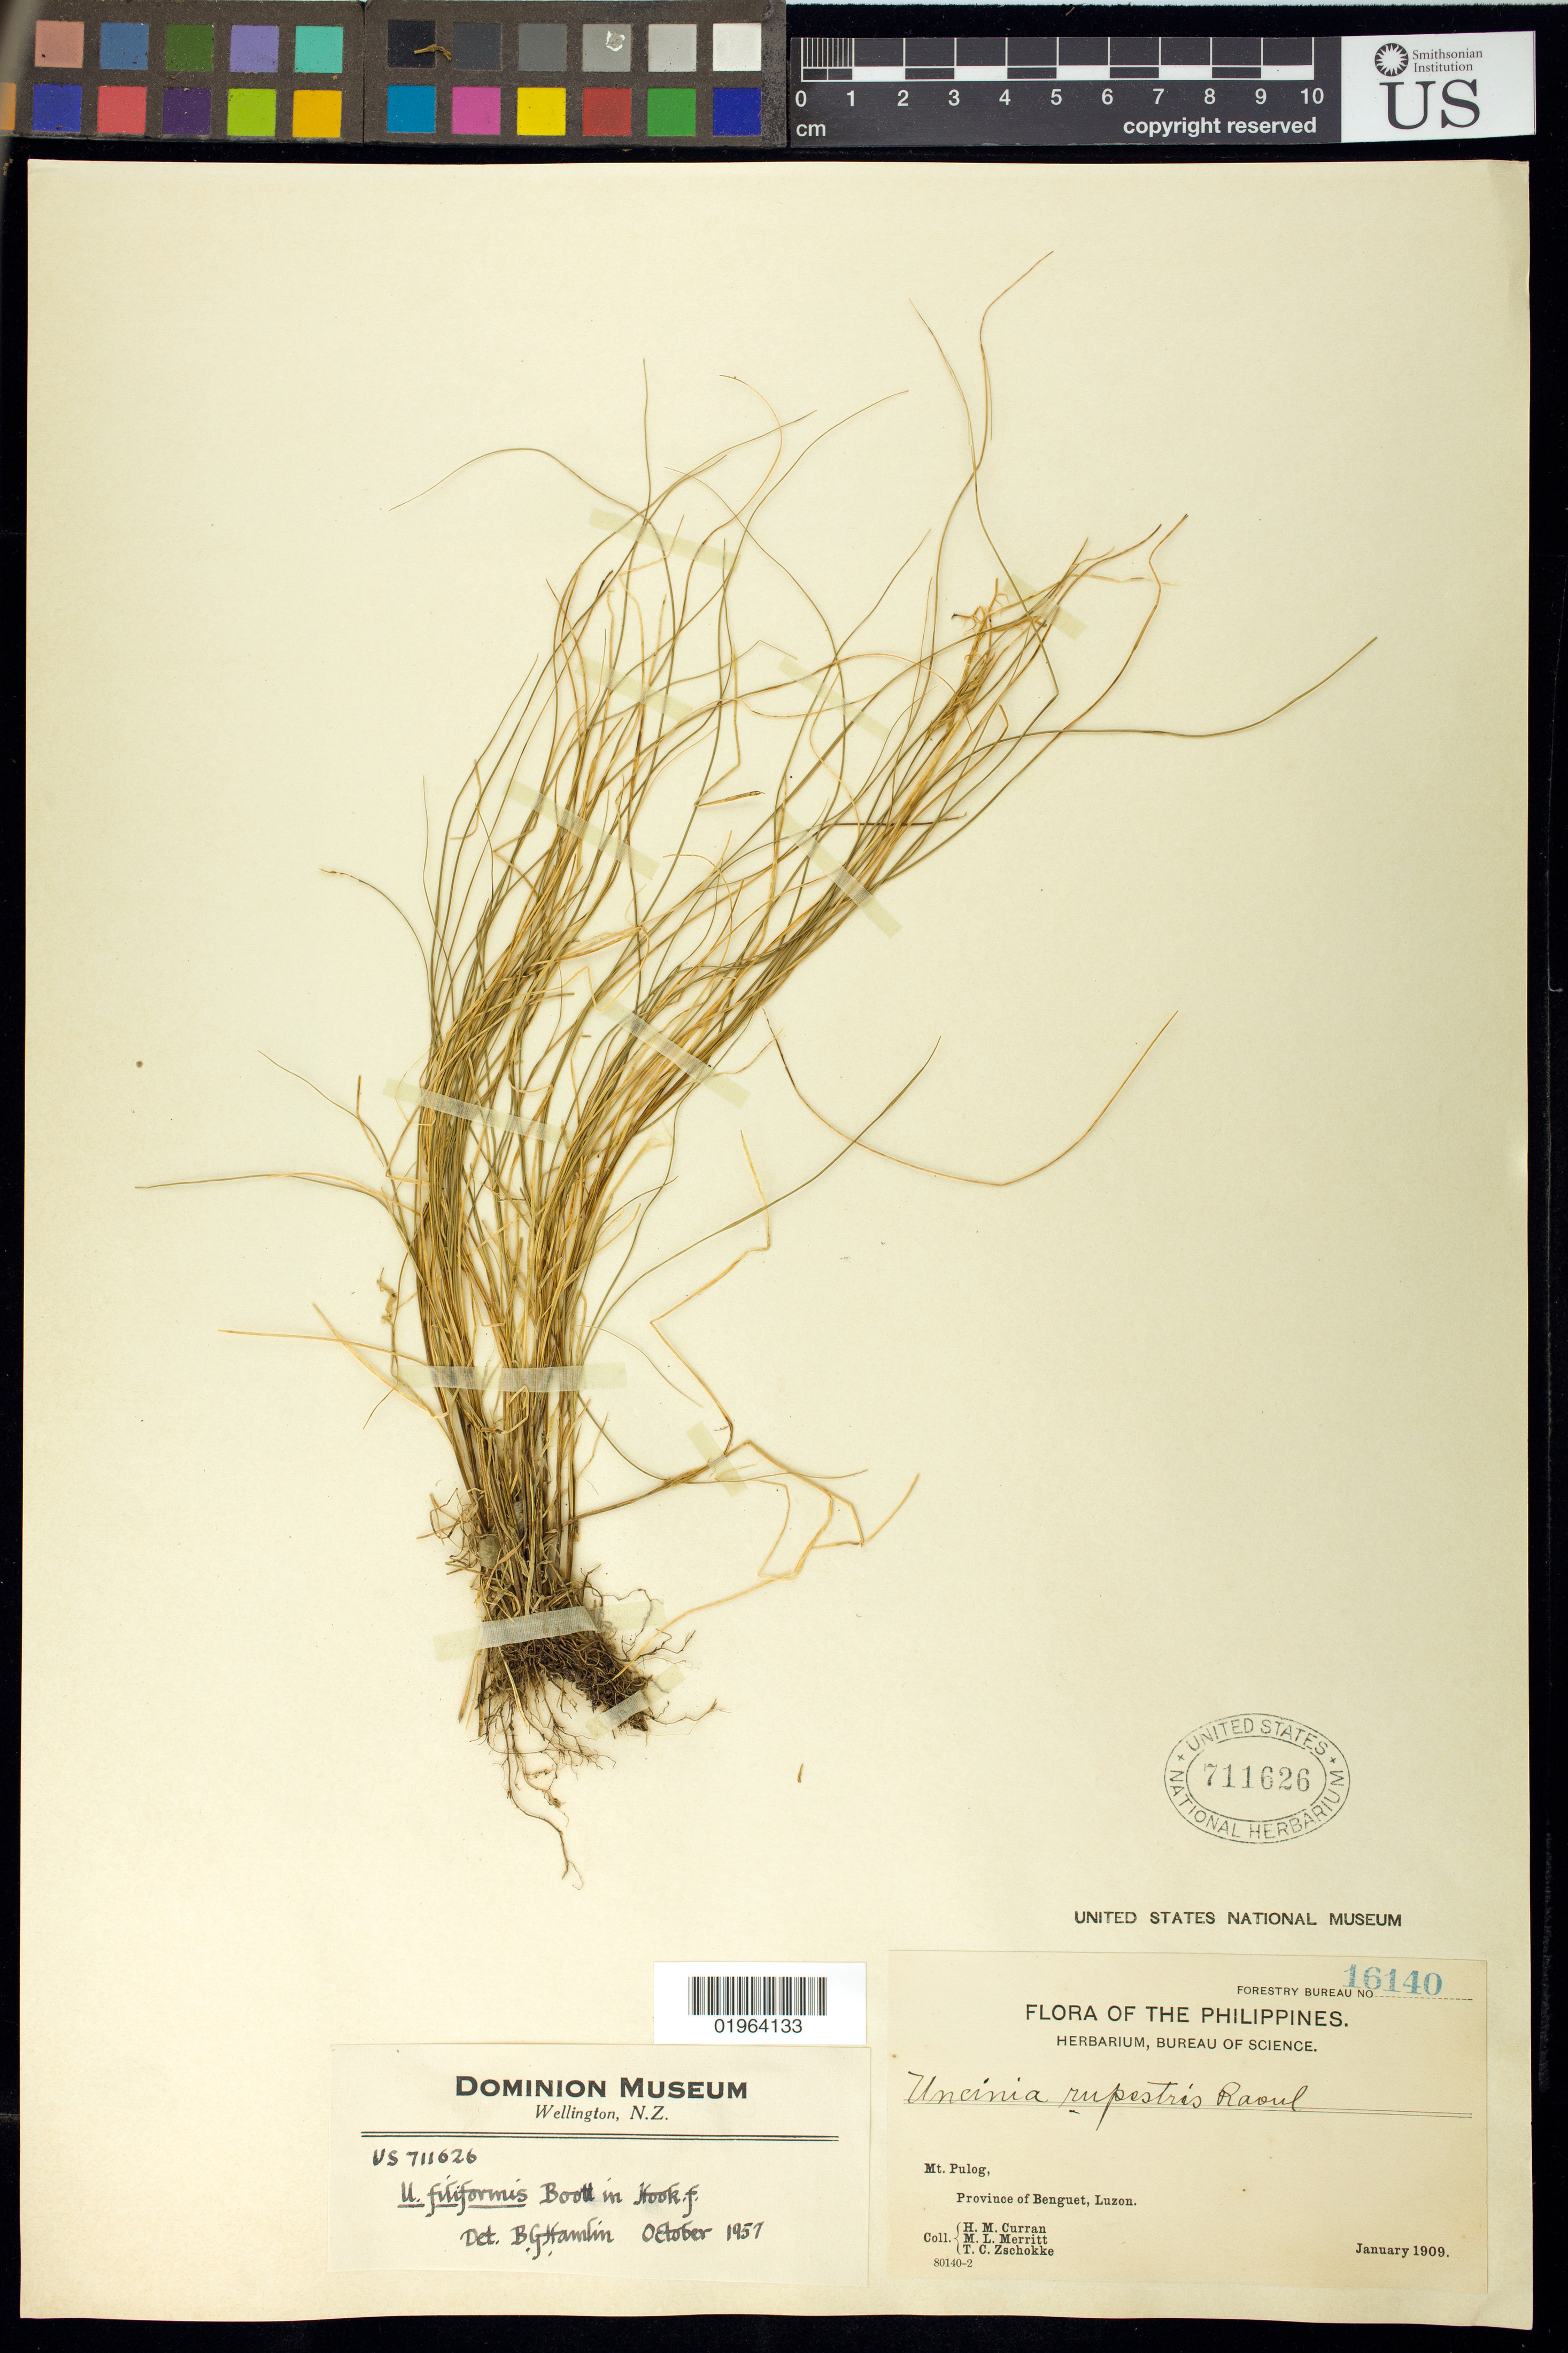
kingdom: Plantae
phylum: Tracheophyta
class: Liliopsida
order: Poales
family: Cyperaceae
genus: Carex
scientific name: Carex subtrigona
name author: (Nelmes) K.L. Wilson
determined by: Strong, Mark T., (BOT), Smithsonian Institution - National Museum of Natural History (UNITED STATES)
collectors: H. M. Curran, M. L. Merritt & T. C. Zschokke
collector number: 16140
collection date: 1909-01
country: Philippines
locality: Mt. Pulog, Province of Benguet, Luzon.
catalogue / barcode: US 711626